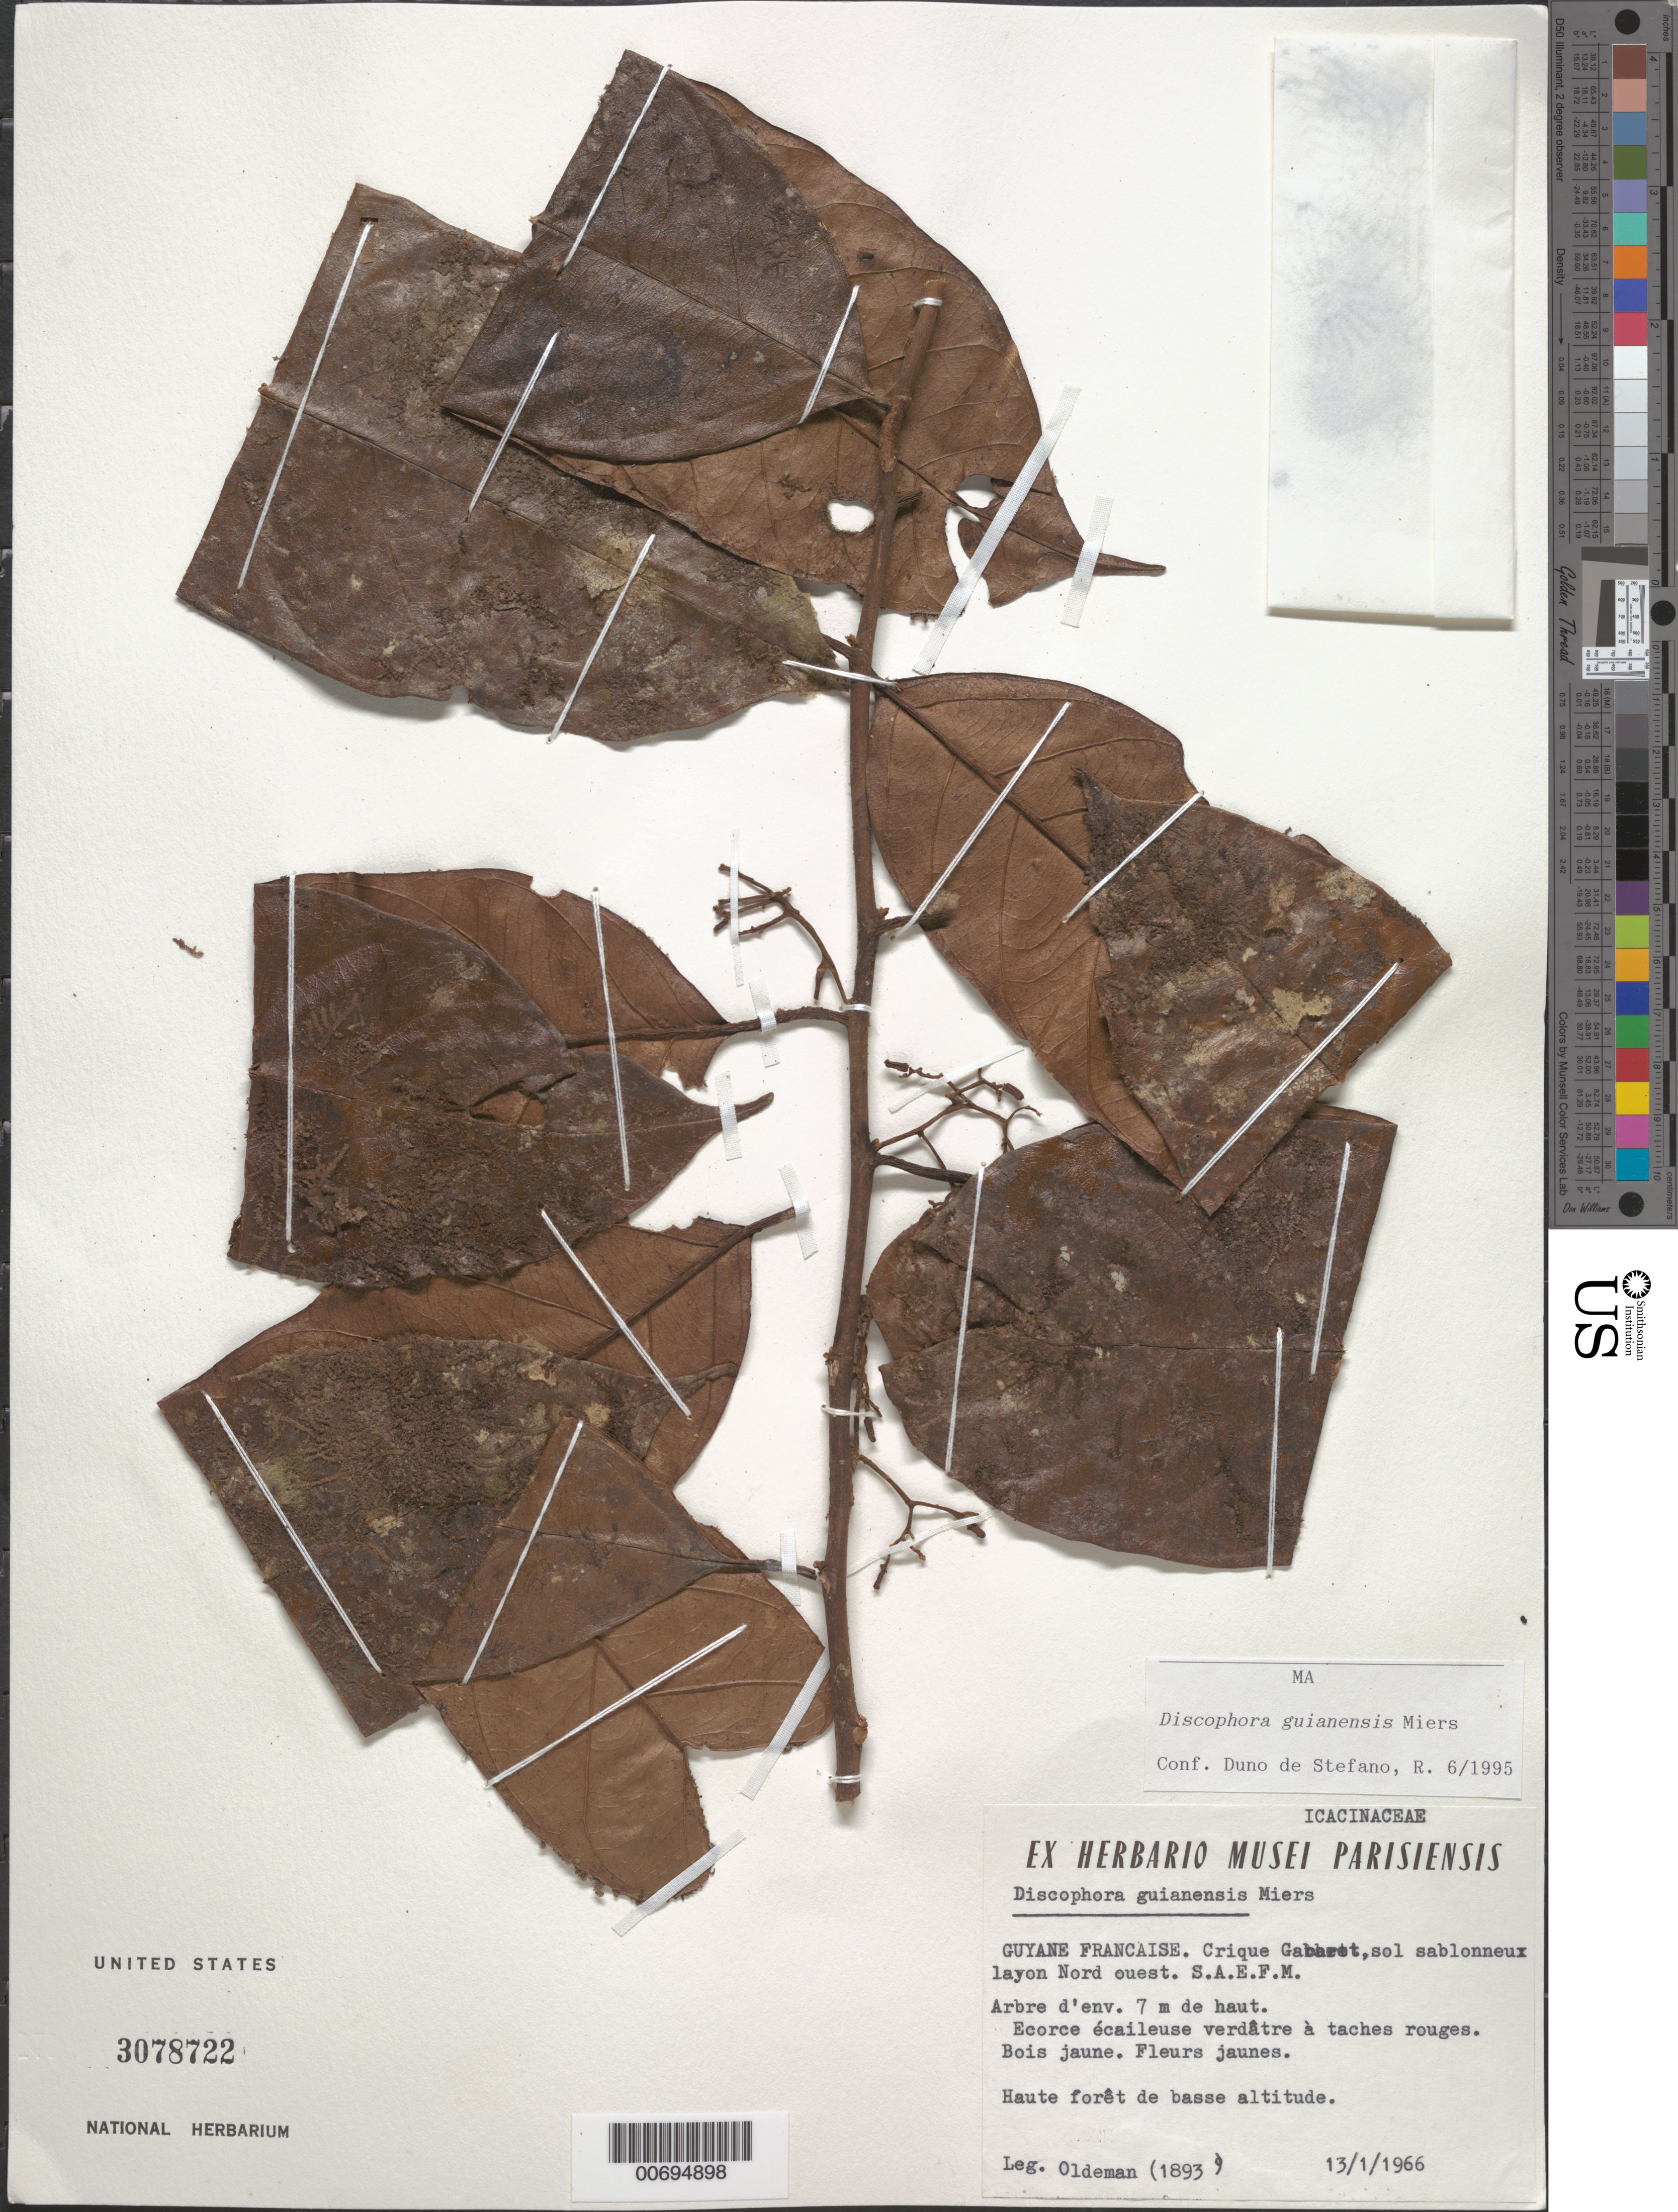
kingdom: Plantae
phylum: Tracheophyta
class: Magnoliopsida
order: Cardiopteridales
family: Stemonuraceae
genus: Discophora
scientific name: Discophora guianensis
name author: Miers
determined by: Duno de Stefano, R.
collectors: R. Oldeman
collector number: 1893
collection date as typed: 13-Jan-66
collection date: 1966-01-13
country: French Guiana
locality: Crique Gabaret, layon N'Ouest du S.A.E.F.M.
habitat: High forest, sandy soil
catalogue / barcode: US 3078722